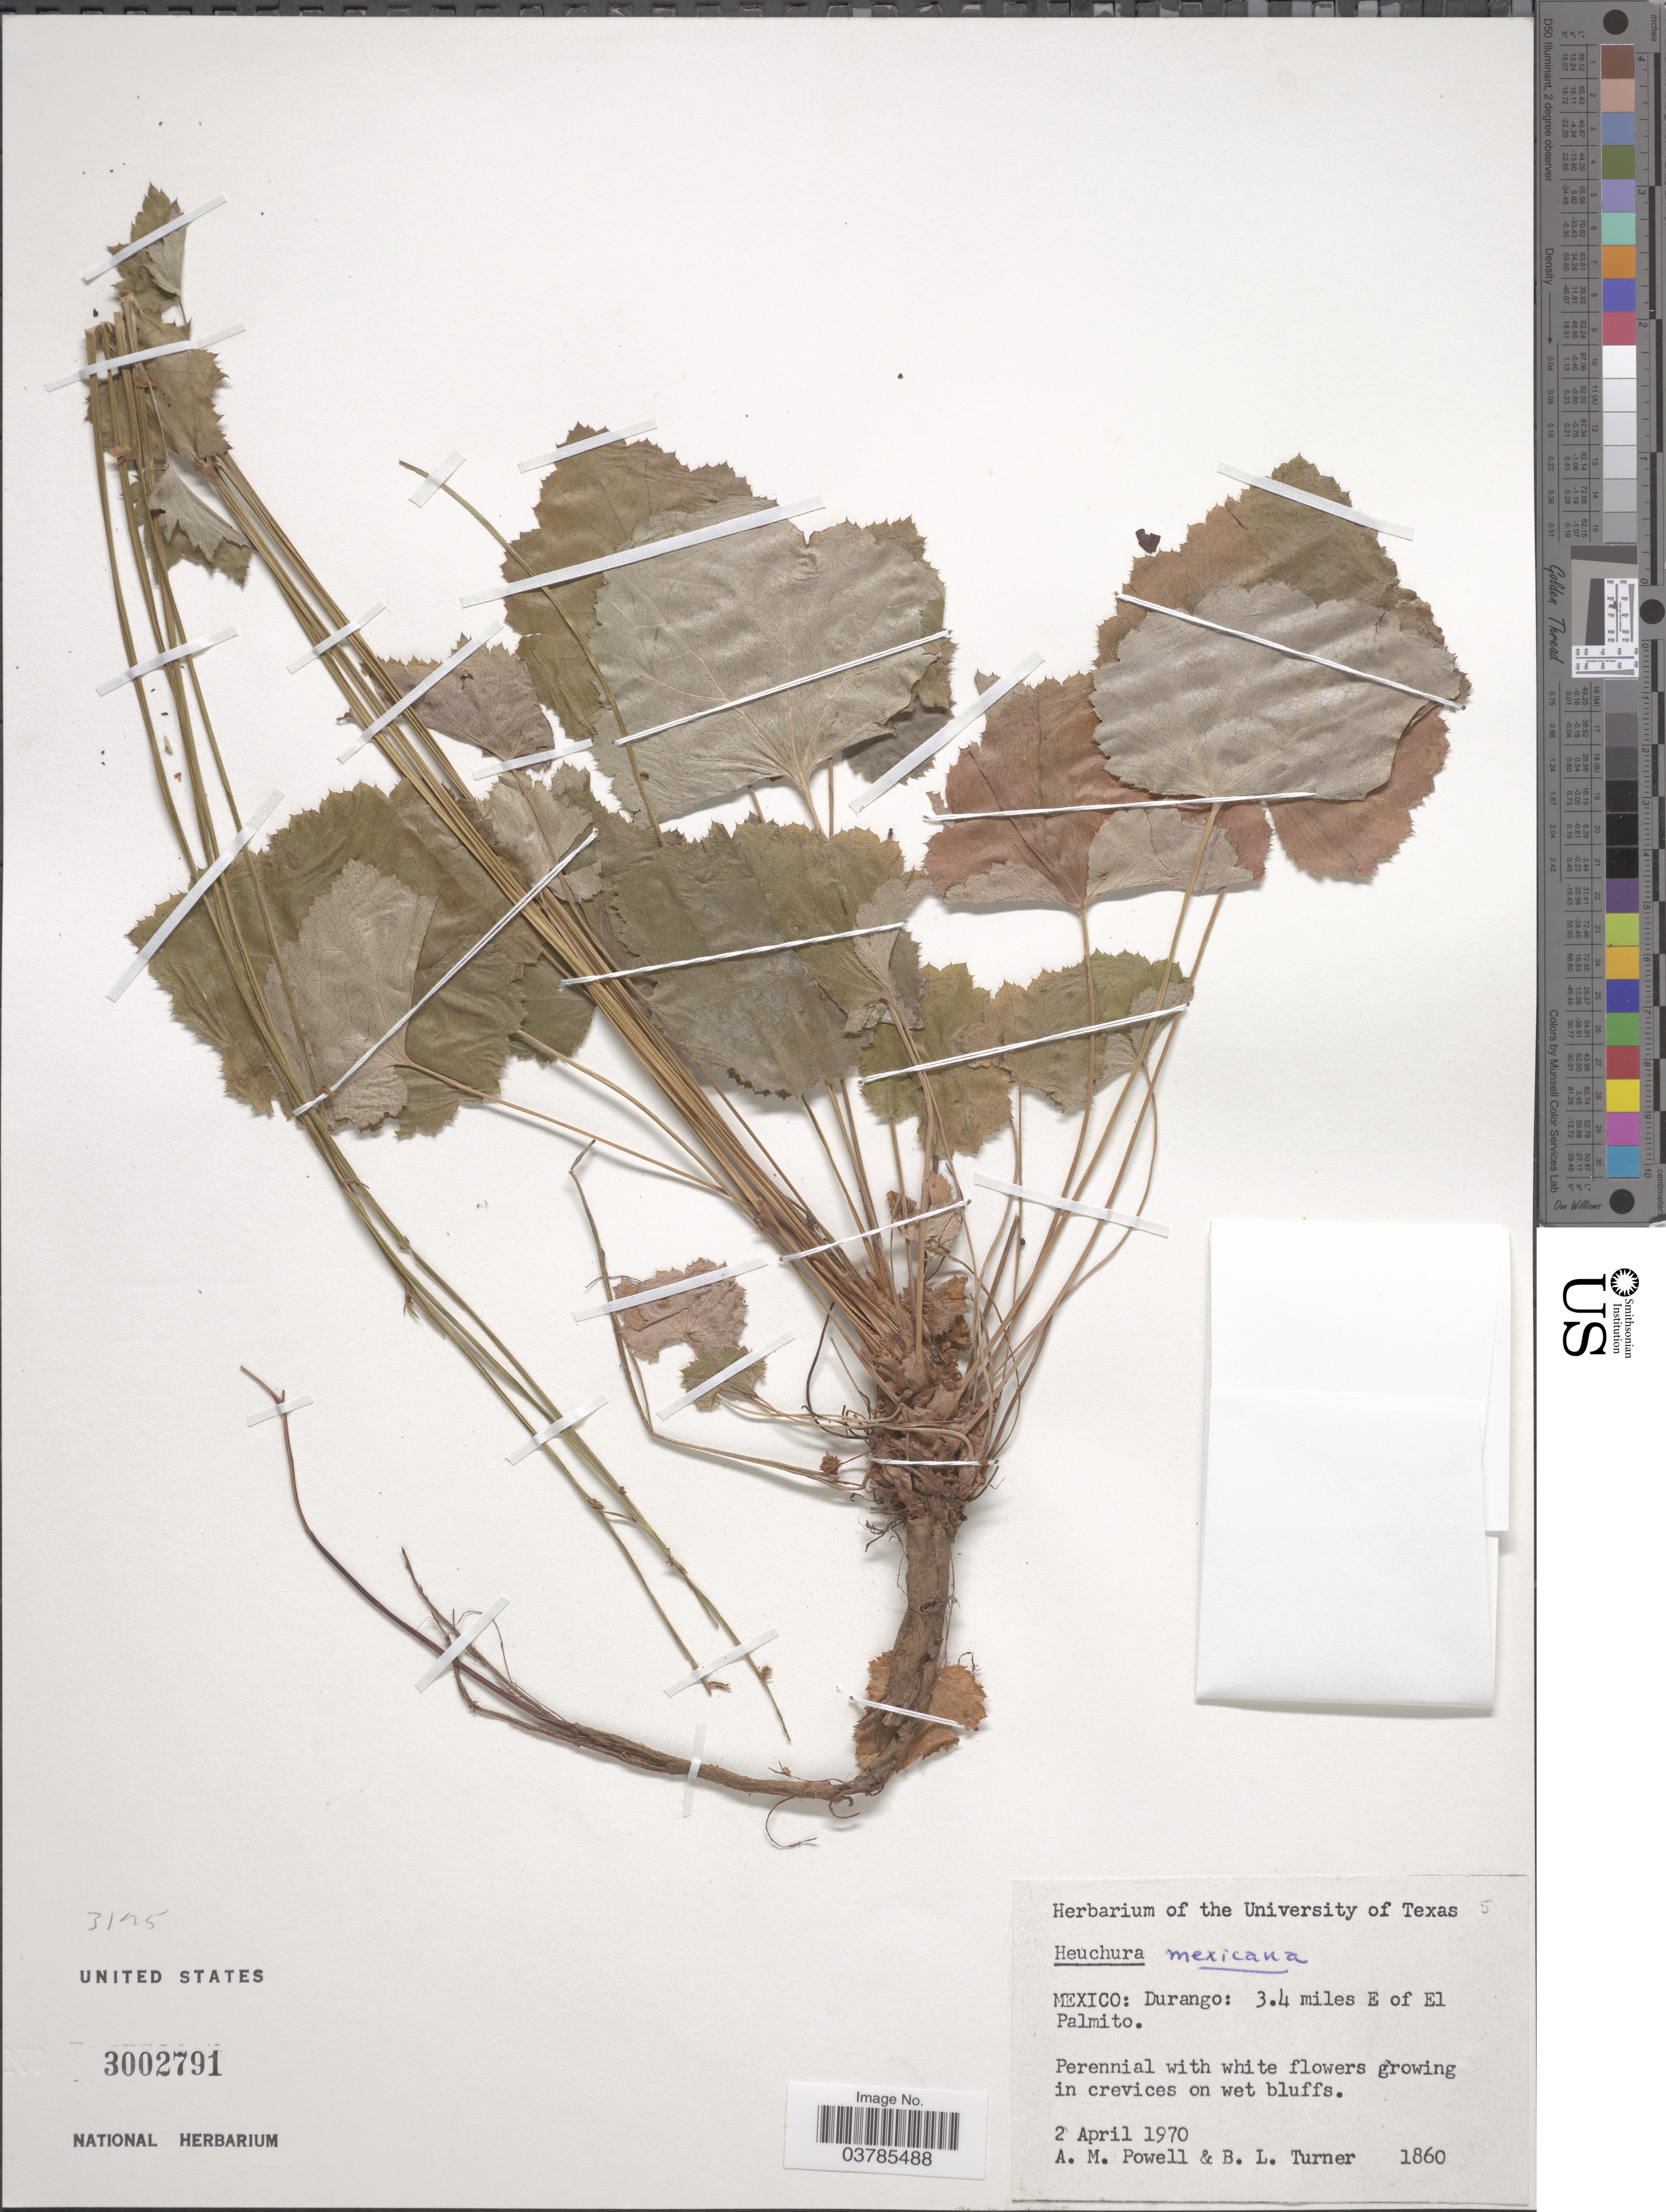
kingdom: Plantae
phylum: Tracheophyta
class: Magnoliopsida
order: Saxifragales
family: Saxifragaceae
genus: Heuchera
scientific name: Heuchera mexicana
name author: W. Schaffn. ex Rydb.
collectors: A. M. Powell & B. L. Turner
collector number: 1860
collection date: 1970-04-02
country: Mexico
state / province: Durango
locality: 3.4 miles E of El Palmito.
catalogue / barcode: US 3002791